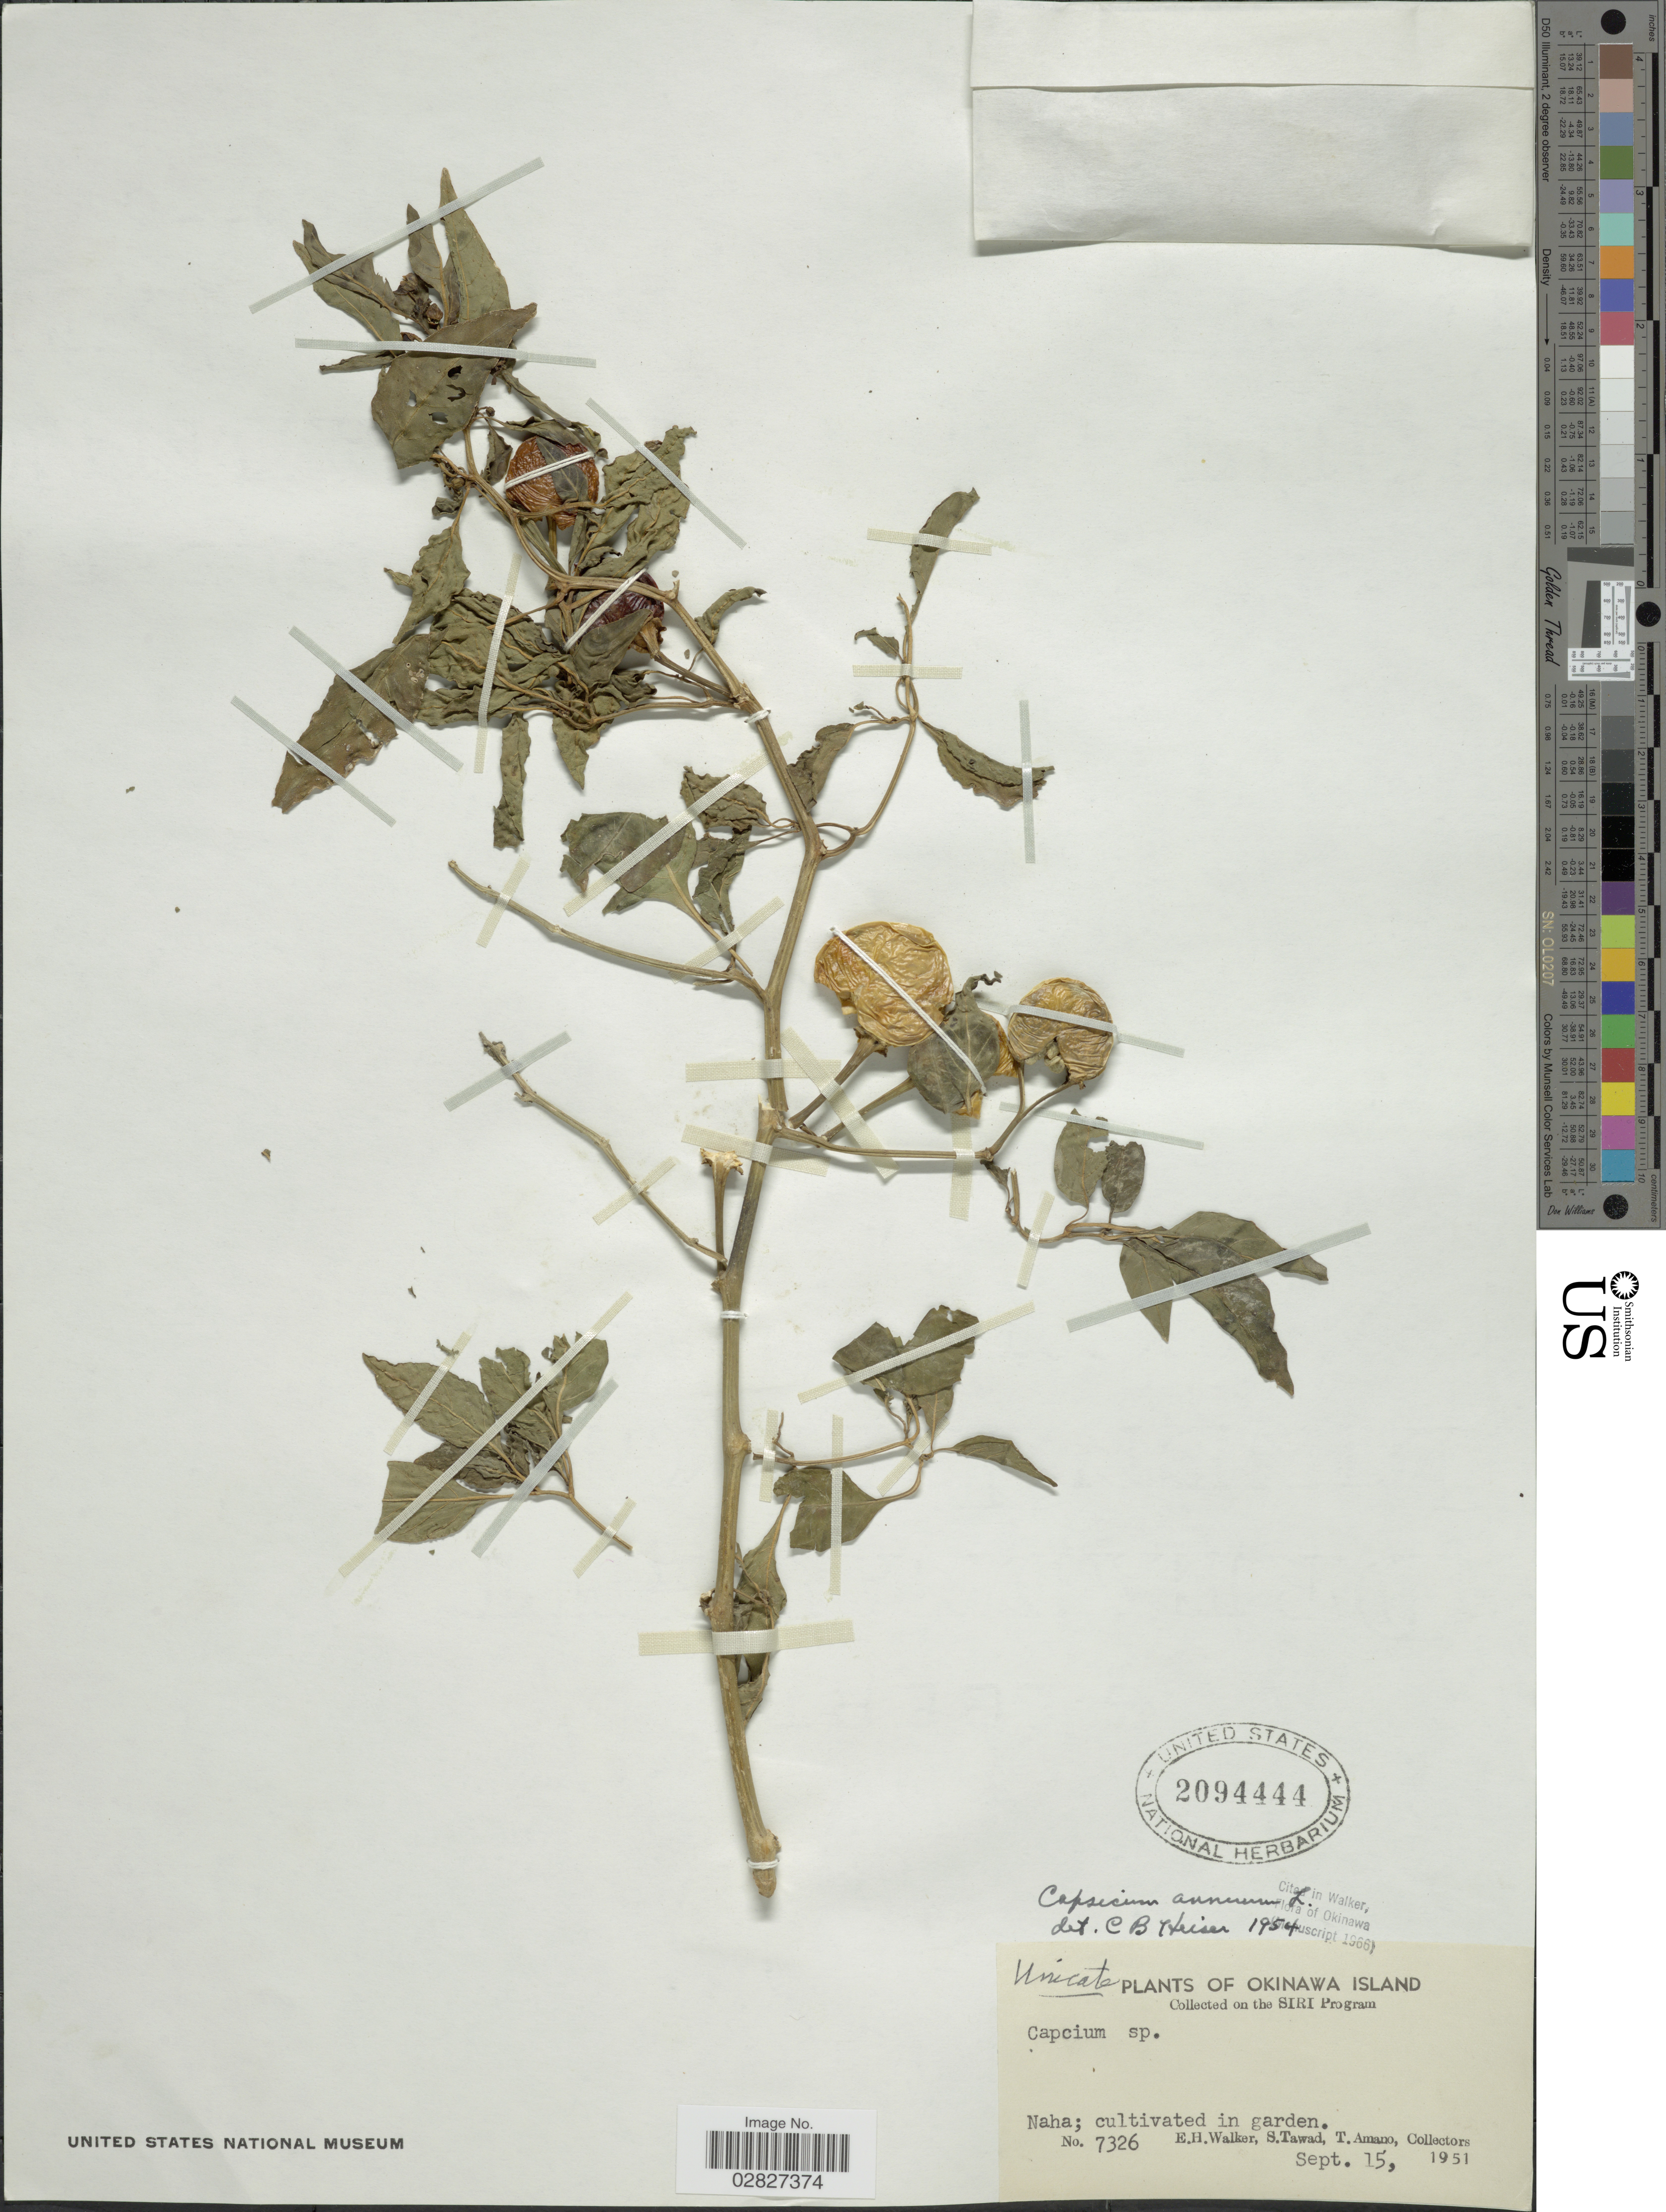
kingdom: Plantae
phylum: Tracheophyta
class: Magnoliopsida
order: Solanales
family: Solanaceae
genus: Capsicum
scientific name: Capsicum annuum 'Habanero'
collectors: E. H. Walker, S. Tawad & T. Amano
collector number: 7326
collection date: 1951-09-15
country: Japan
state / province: Okinawa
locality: Okinawa Island. SIRI Program. Naha; cultivated in garden.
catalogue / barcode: US 2094444